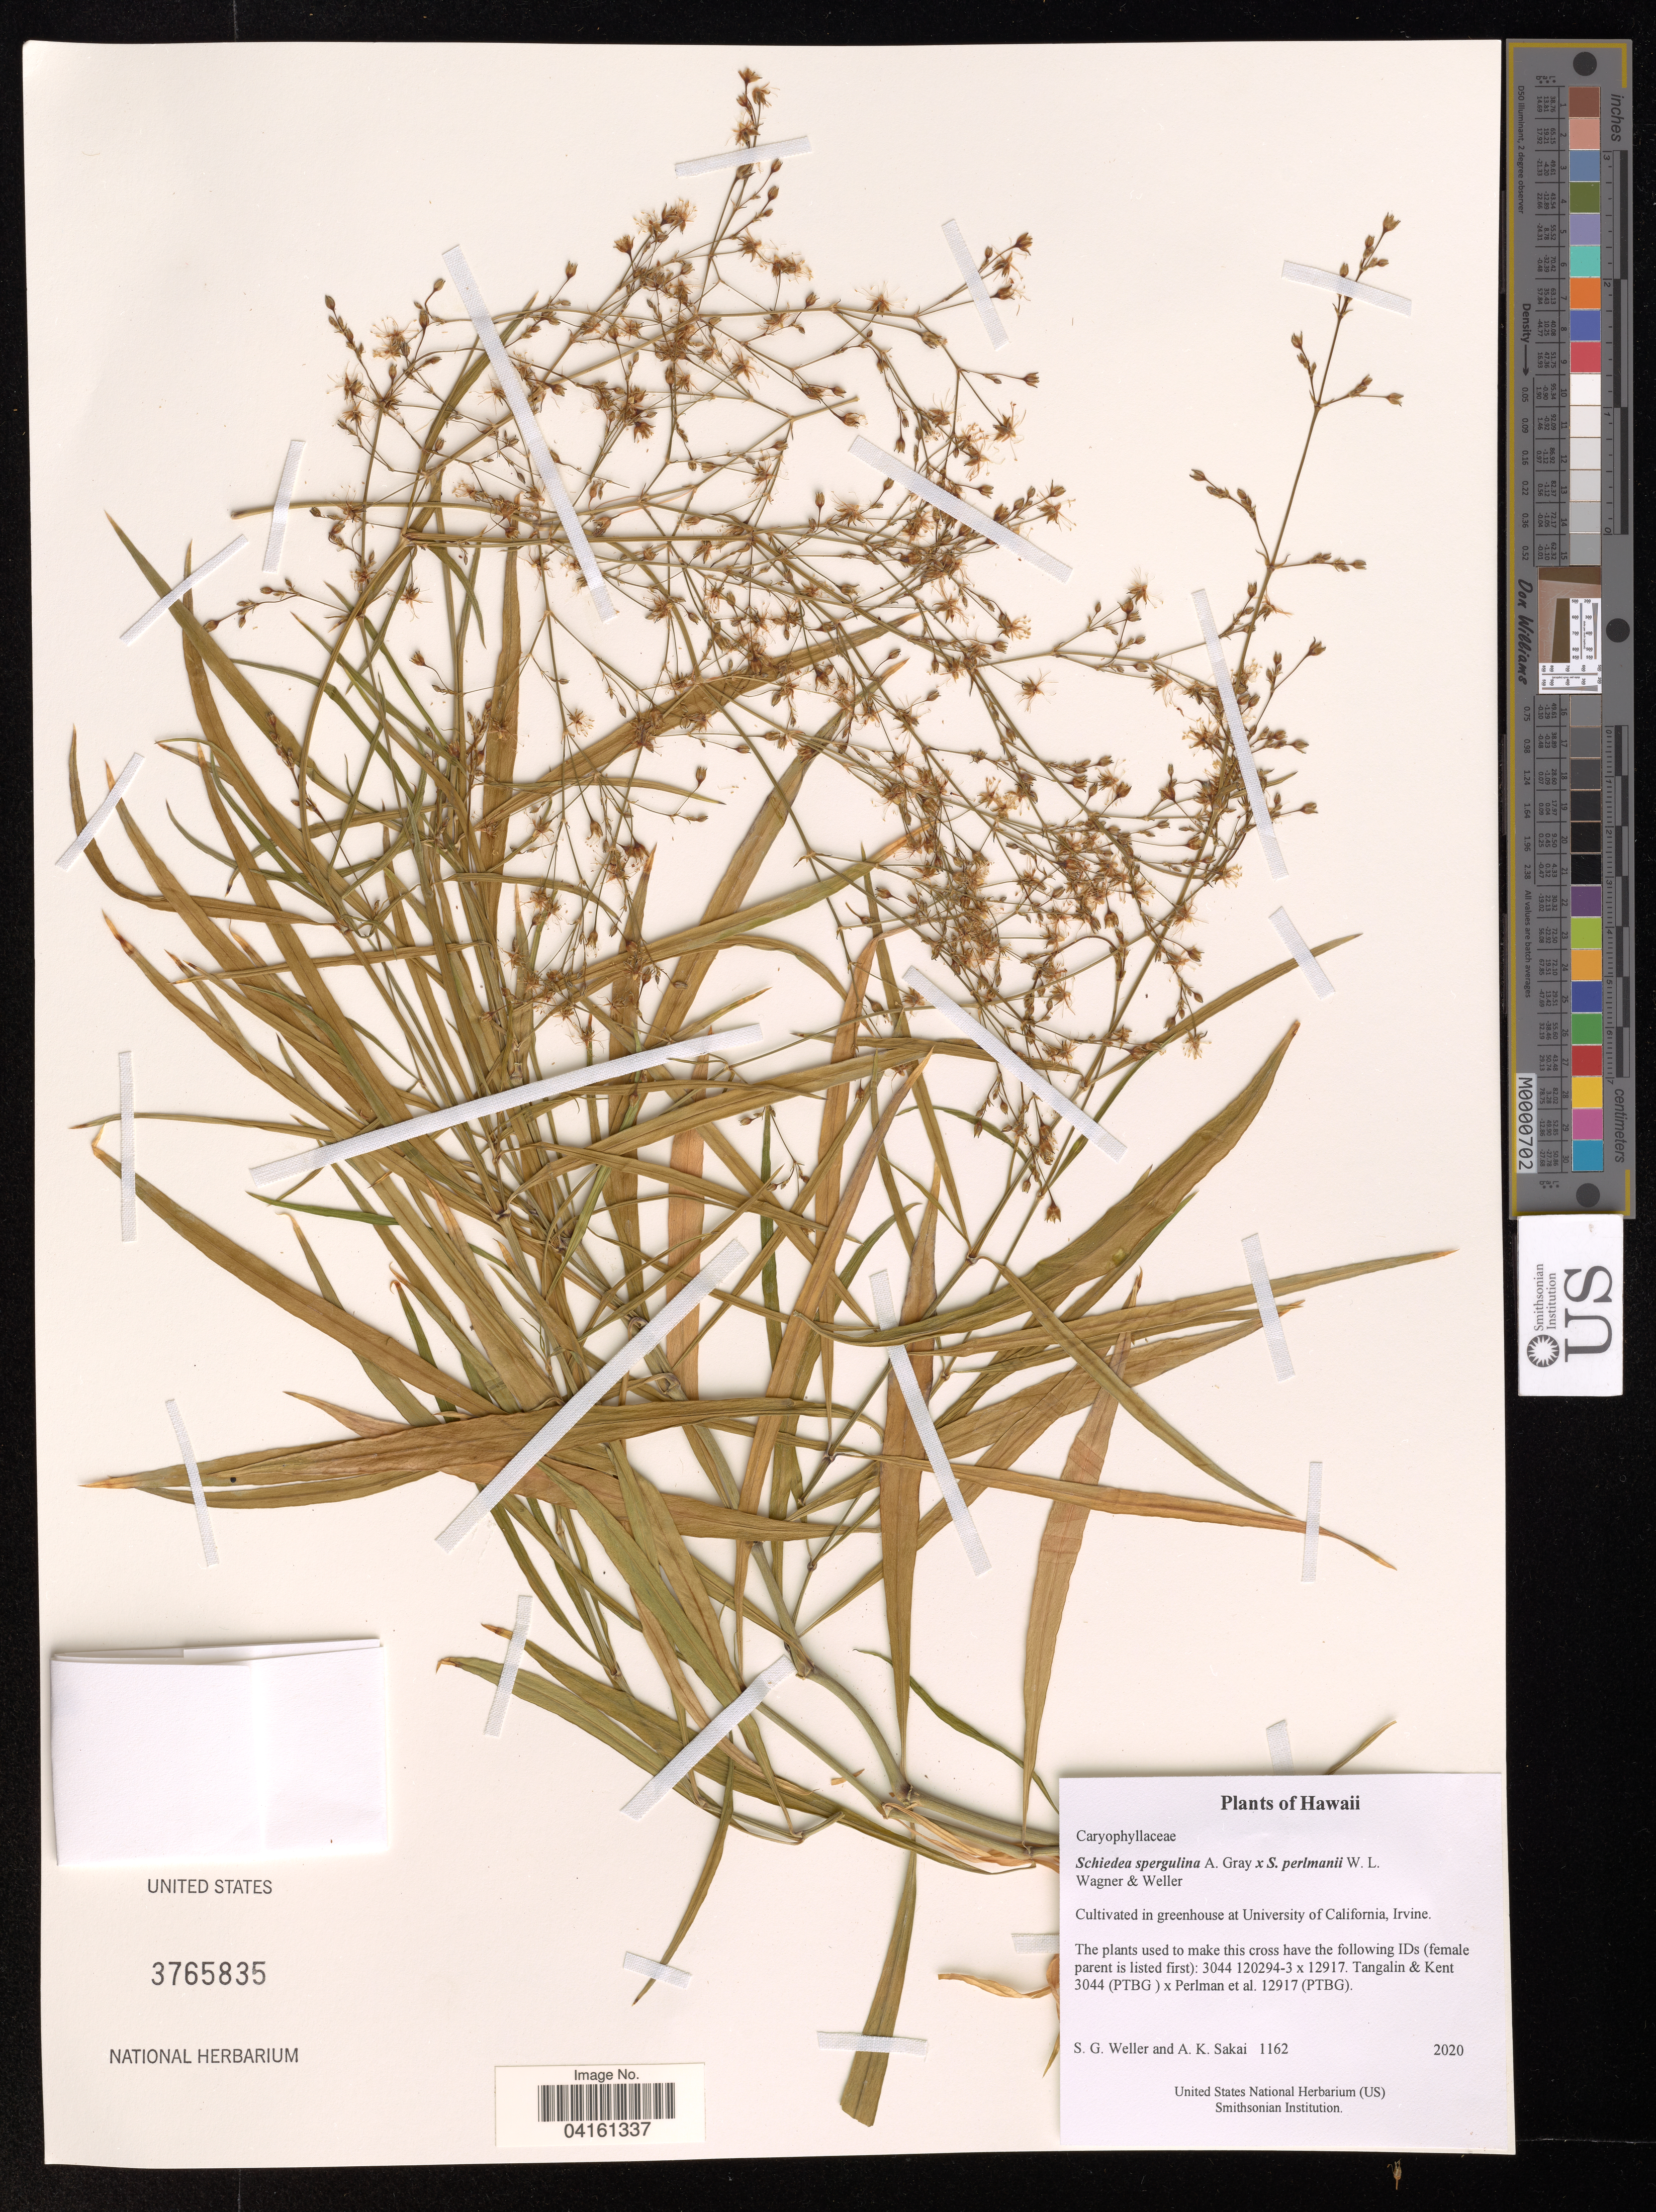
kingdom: Plantae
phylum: Tracheophyta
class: Magnoliopsida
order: Caryophyllales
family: Caryophyllaceae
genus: Schiedea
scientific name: Schiedea kauaiensis x S. spergulina A. Gray in Wilkes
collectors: S. G. Weller & A. Sakai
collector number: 1162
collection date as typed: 2020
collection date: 2020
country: United States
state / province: California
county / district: Orange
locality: Cultivated in greenhouse at University of California, Irvine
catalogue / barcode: US 3765835